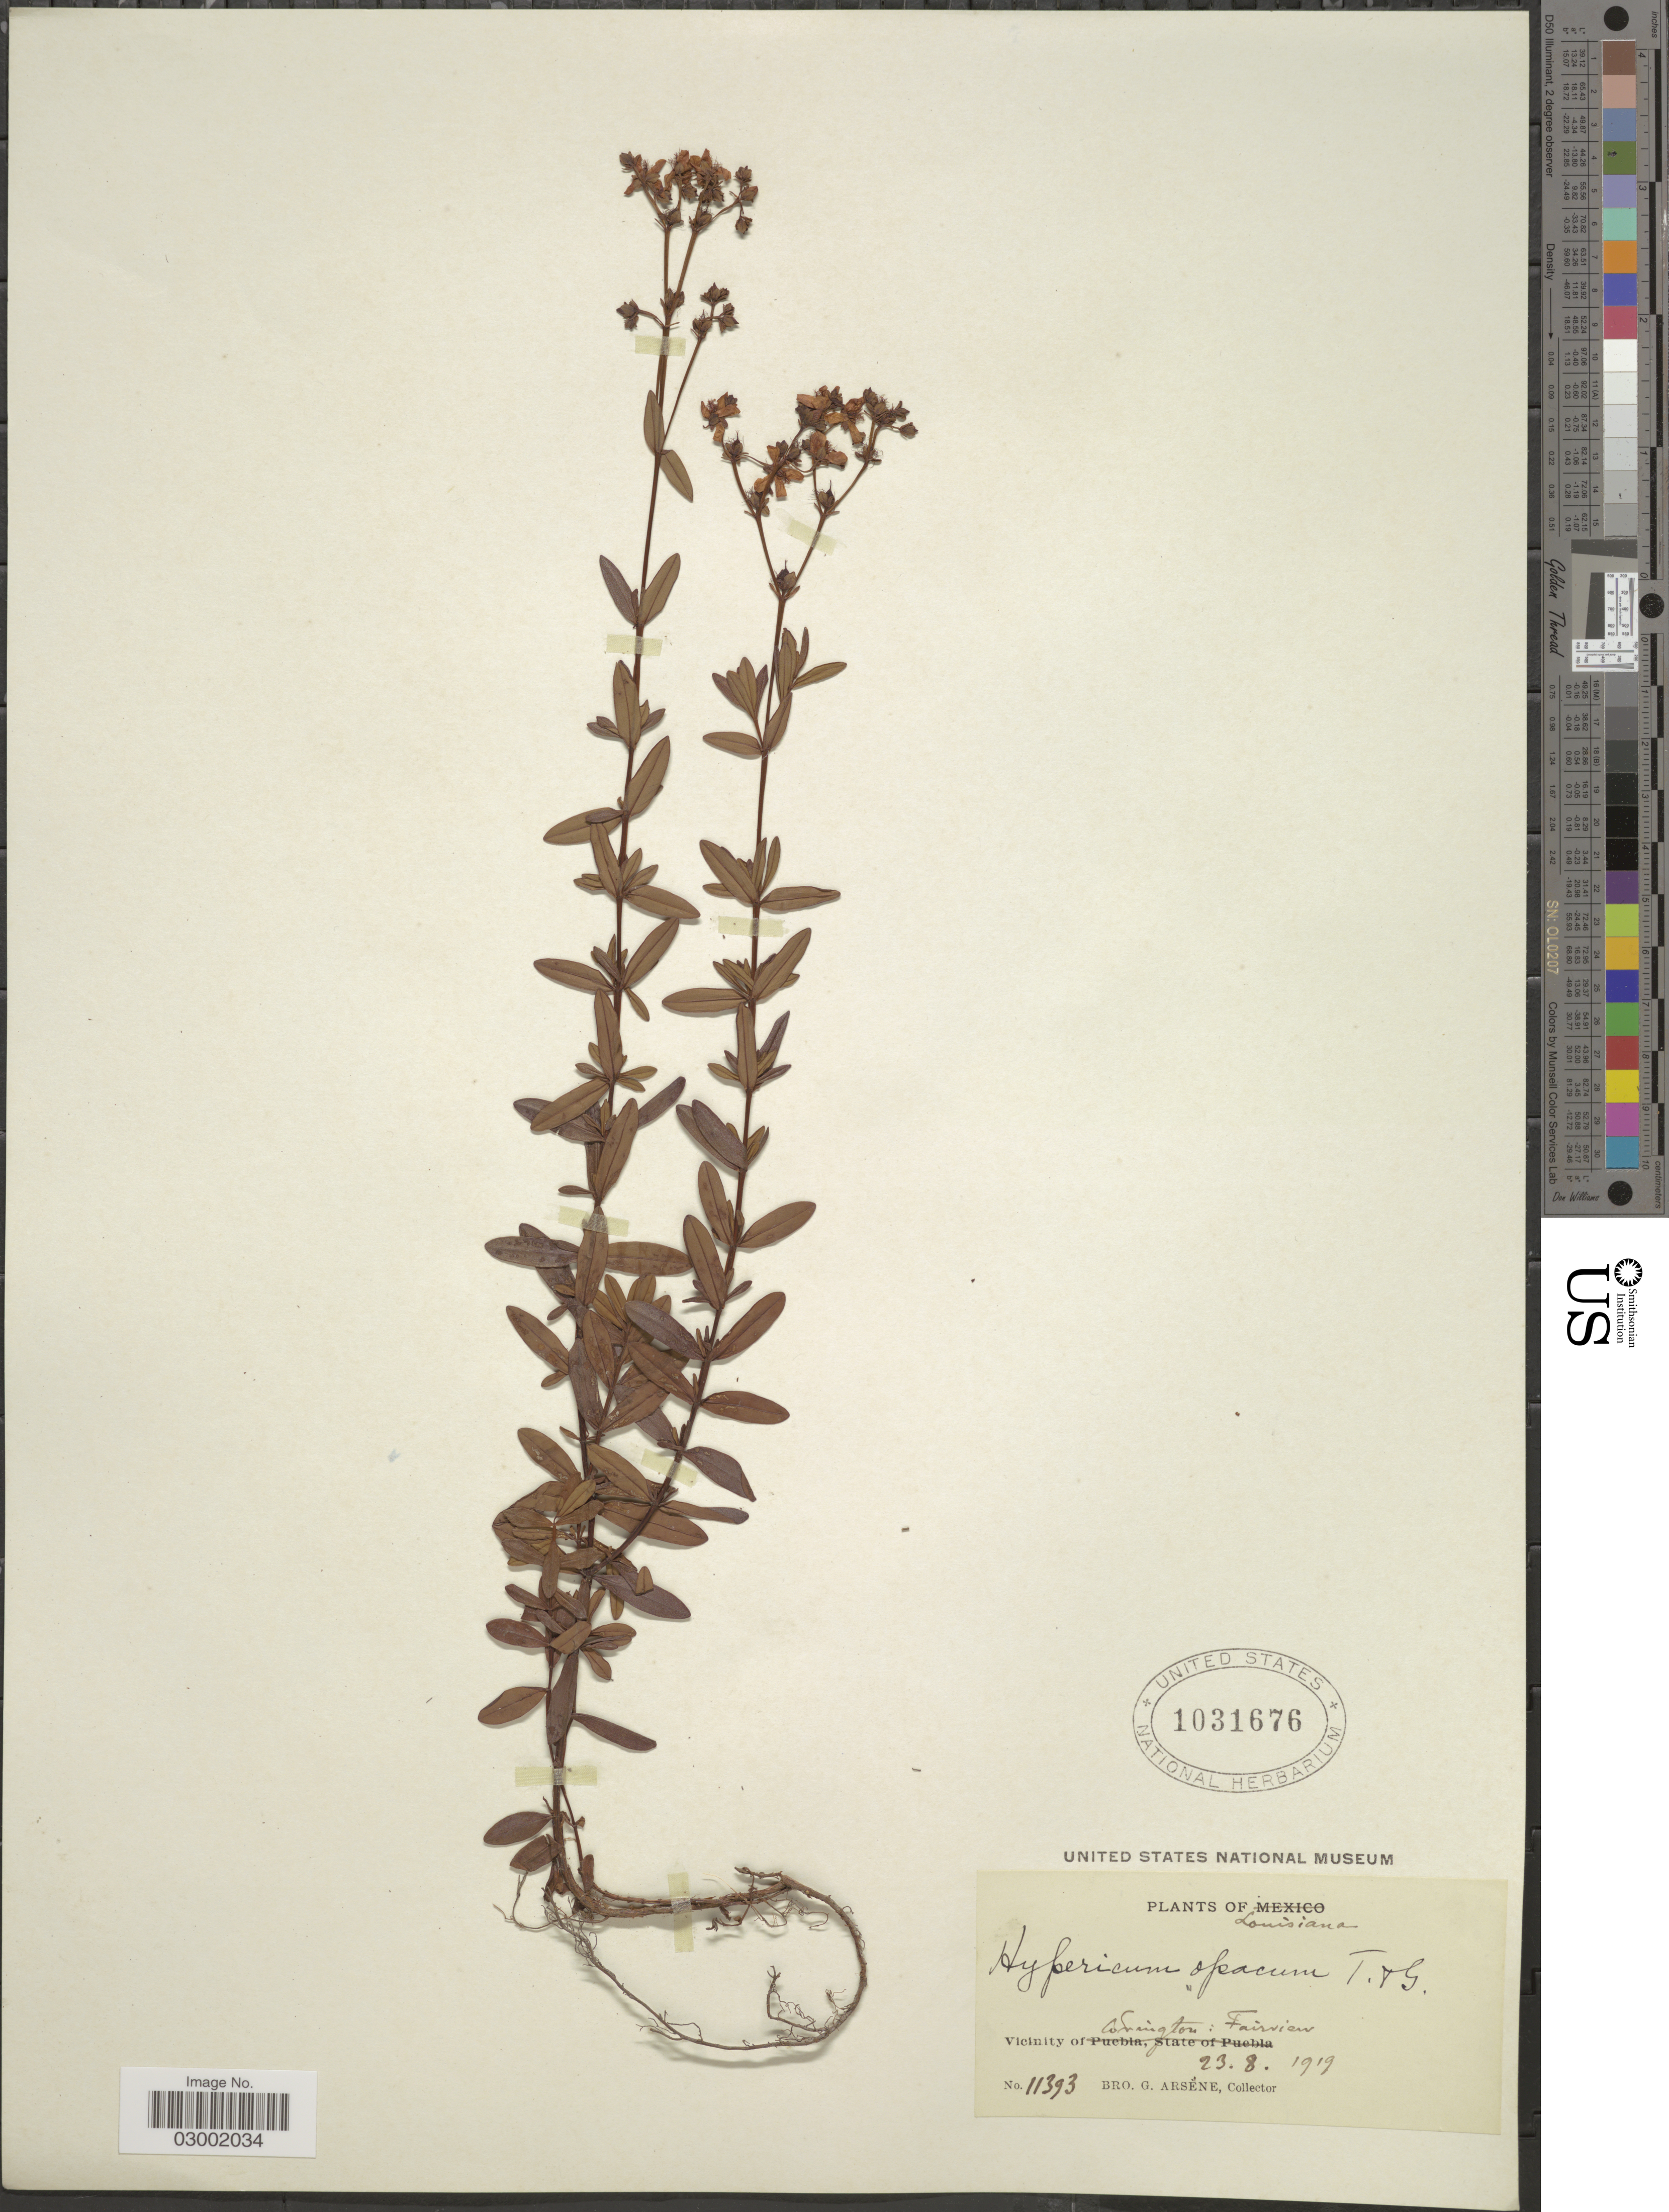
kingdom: Plantae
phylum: Tracheophyta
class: Magnoliopsida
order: Malpighiales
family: Hypericaceae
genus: Hypericum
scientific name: Hypericum opacum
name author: Torr. & A. Gray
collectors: Bro. G. Arsène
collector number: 11393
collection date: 1919-08-23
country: United States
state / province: Louisiana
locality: Vicinity of Covington: Fairview.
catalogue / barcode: US 1031676